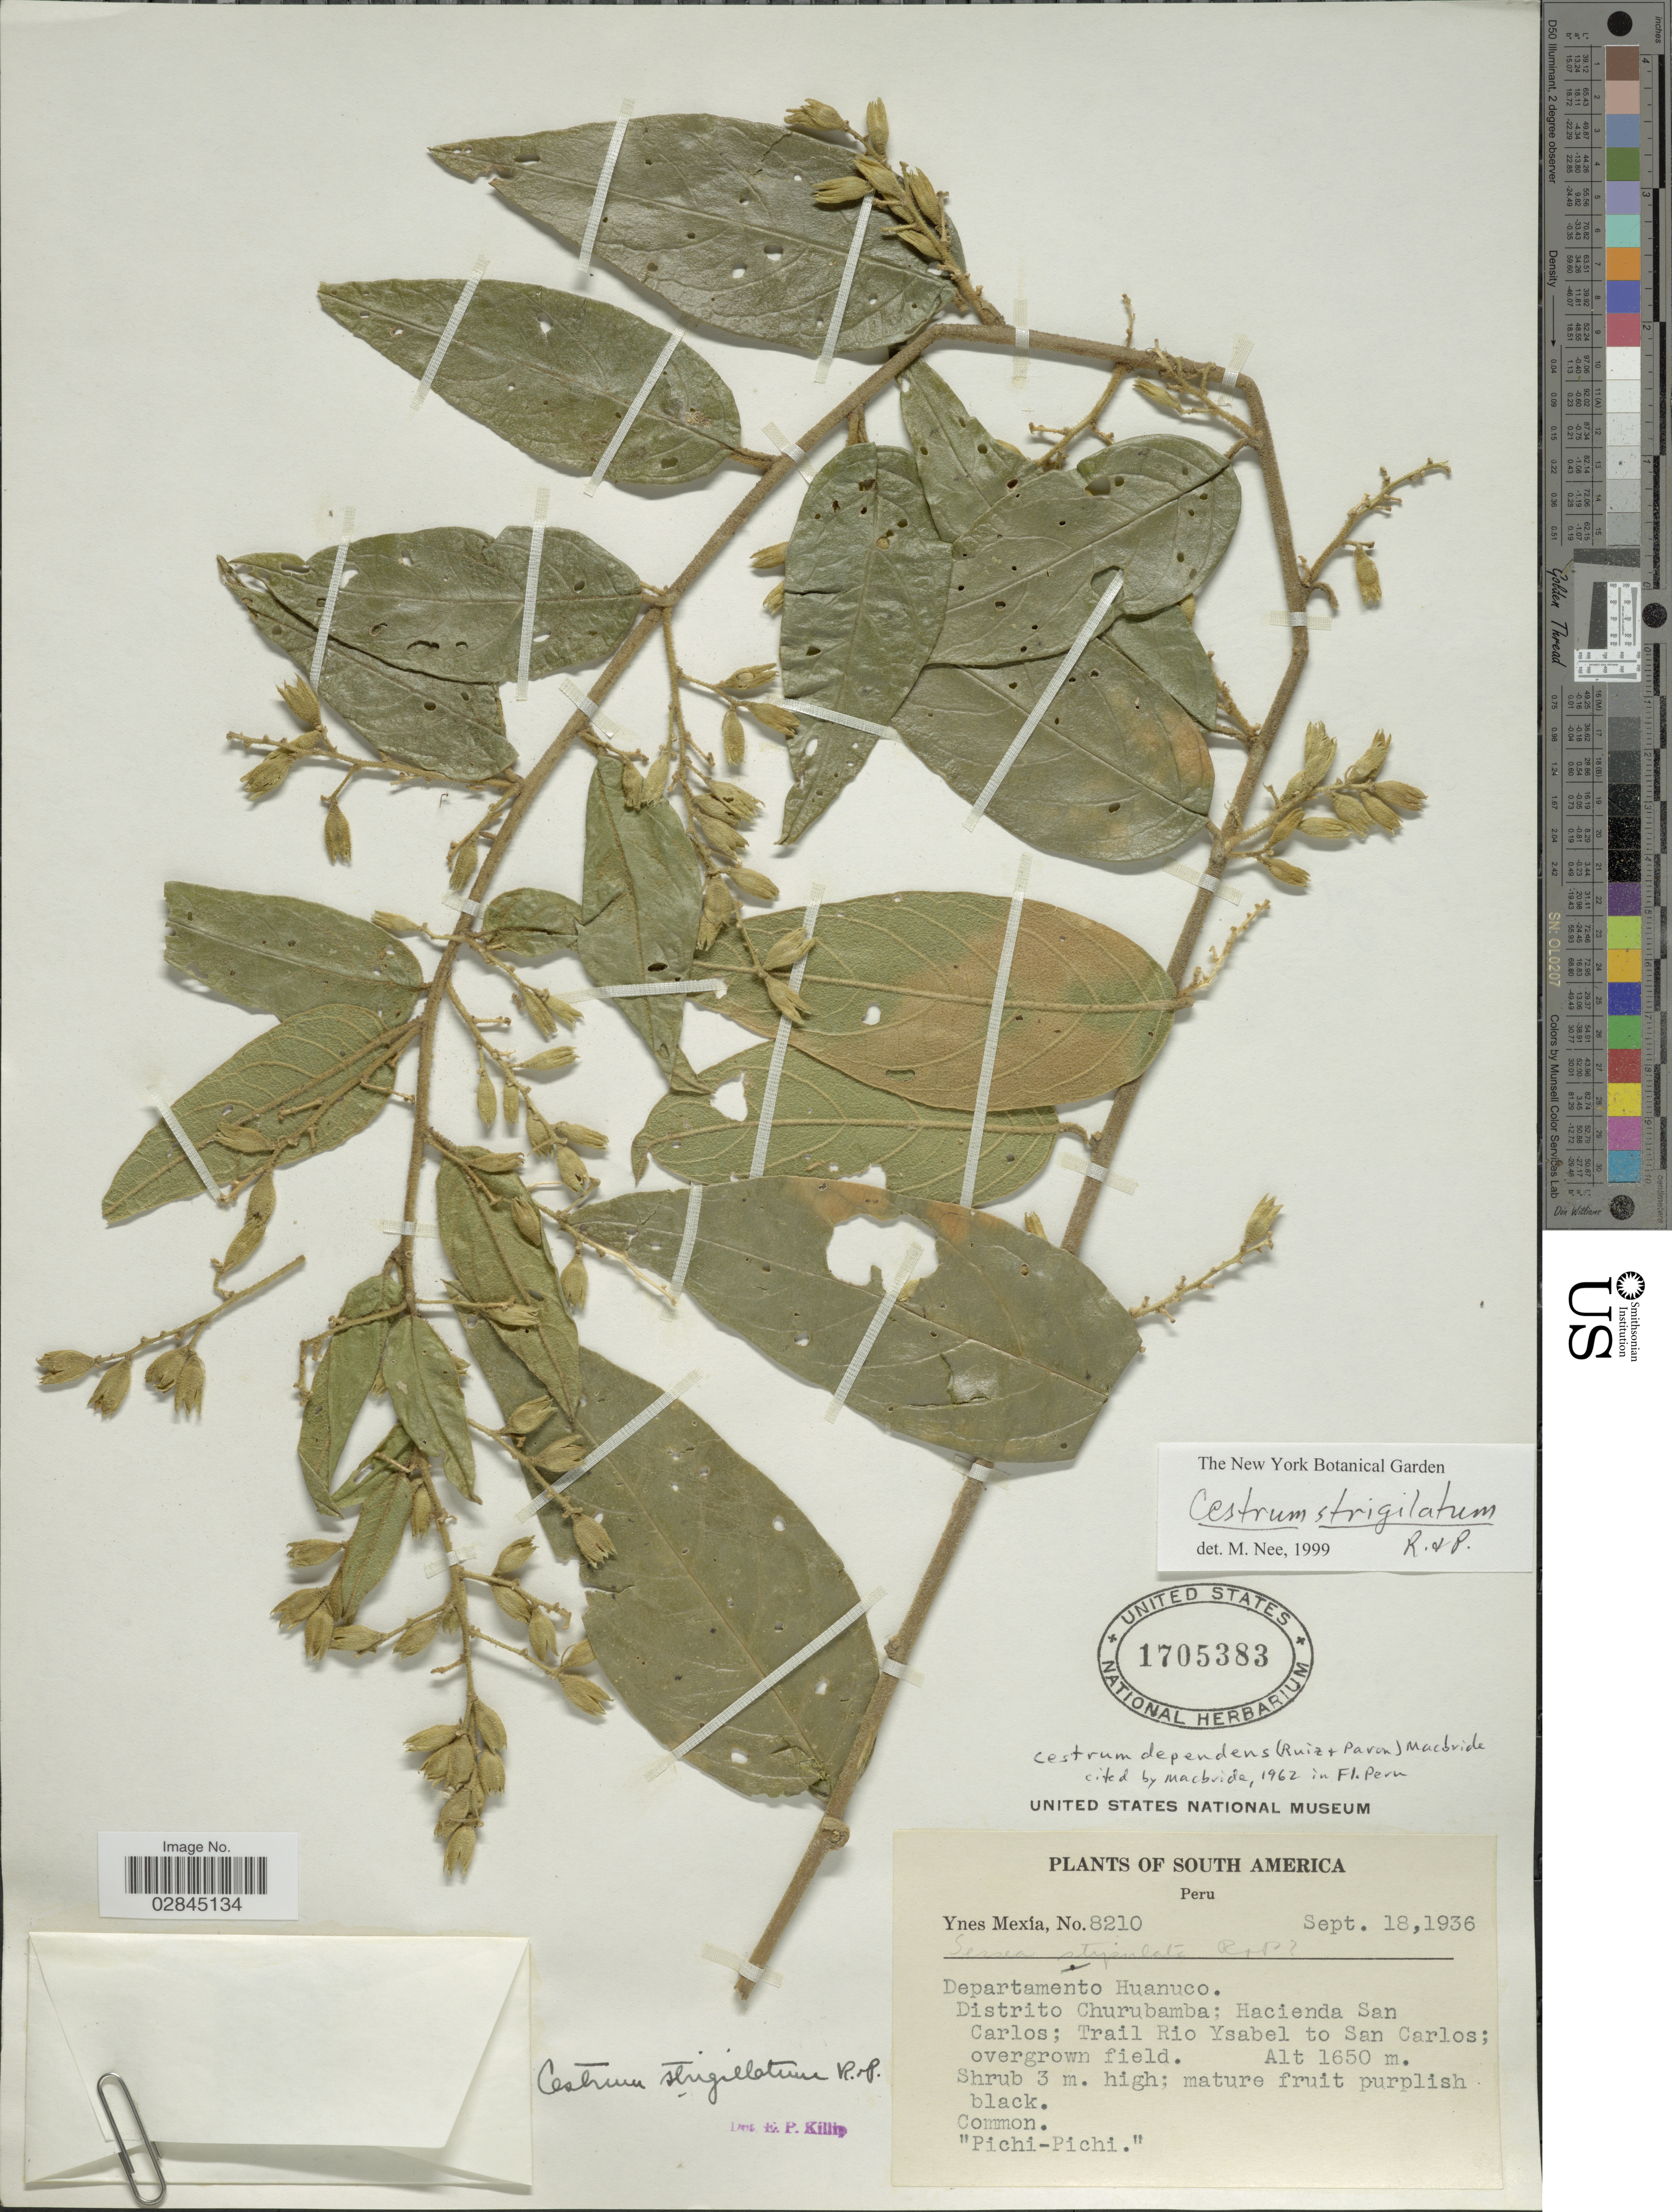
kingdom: Plantae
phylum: Tracheophyta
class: Magnoliopsida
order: Solanales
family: Solanaceae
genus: Cestrum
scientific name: Cestrum strigilatum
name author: Ruiz & Pav.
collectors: Y. Mexia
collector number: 8210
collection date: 1936-09-18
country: Peru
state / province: Huánuco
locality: Departamento Huanuco. Distrito Churbamba; Hacienda San Carlos; Trail Rio Ysabel to San Carlos.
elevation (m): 1650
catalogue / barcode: US 1705383